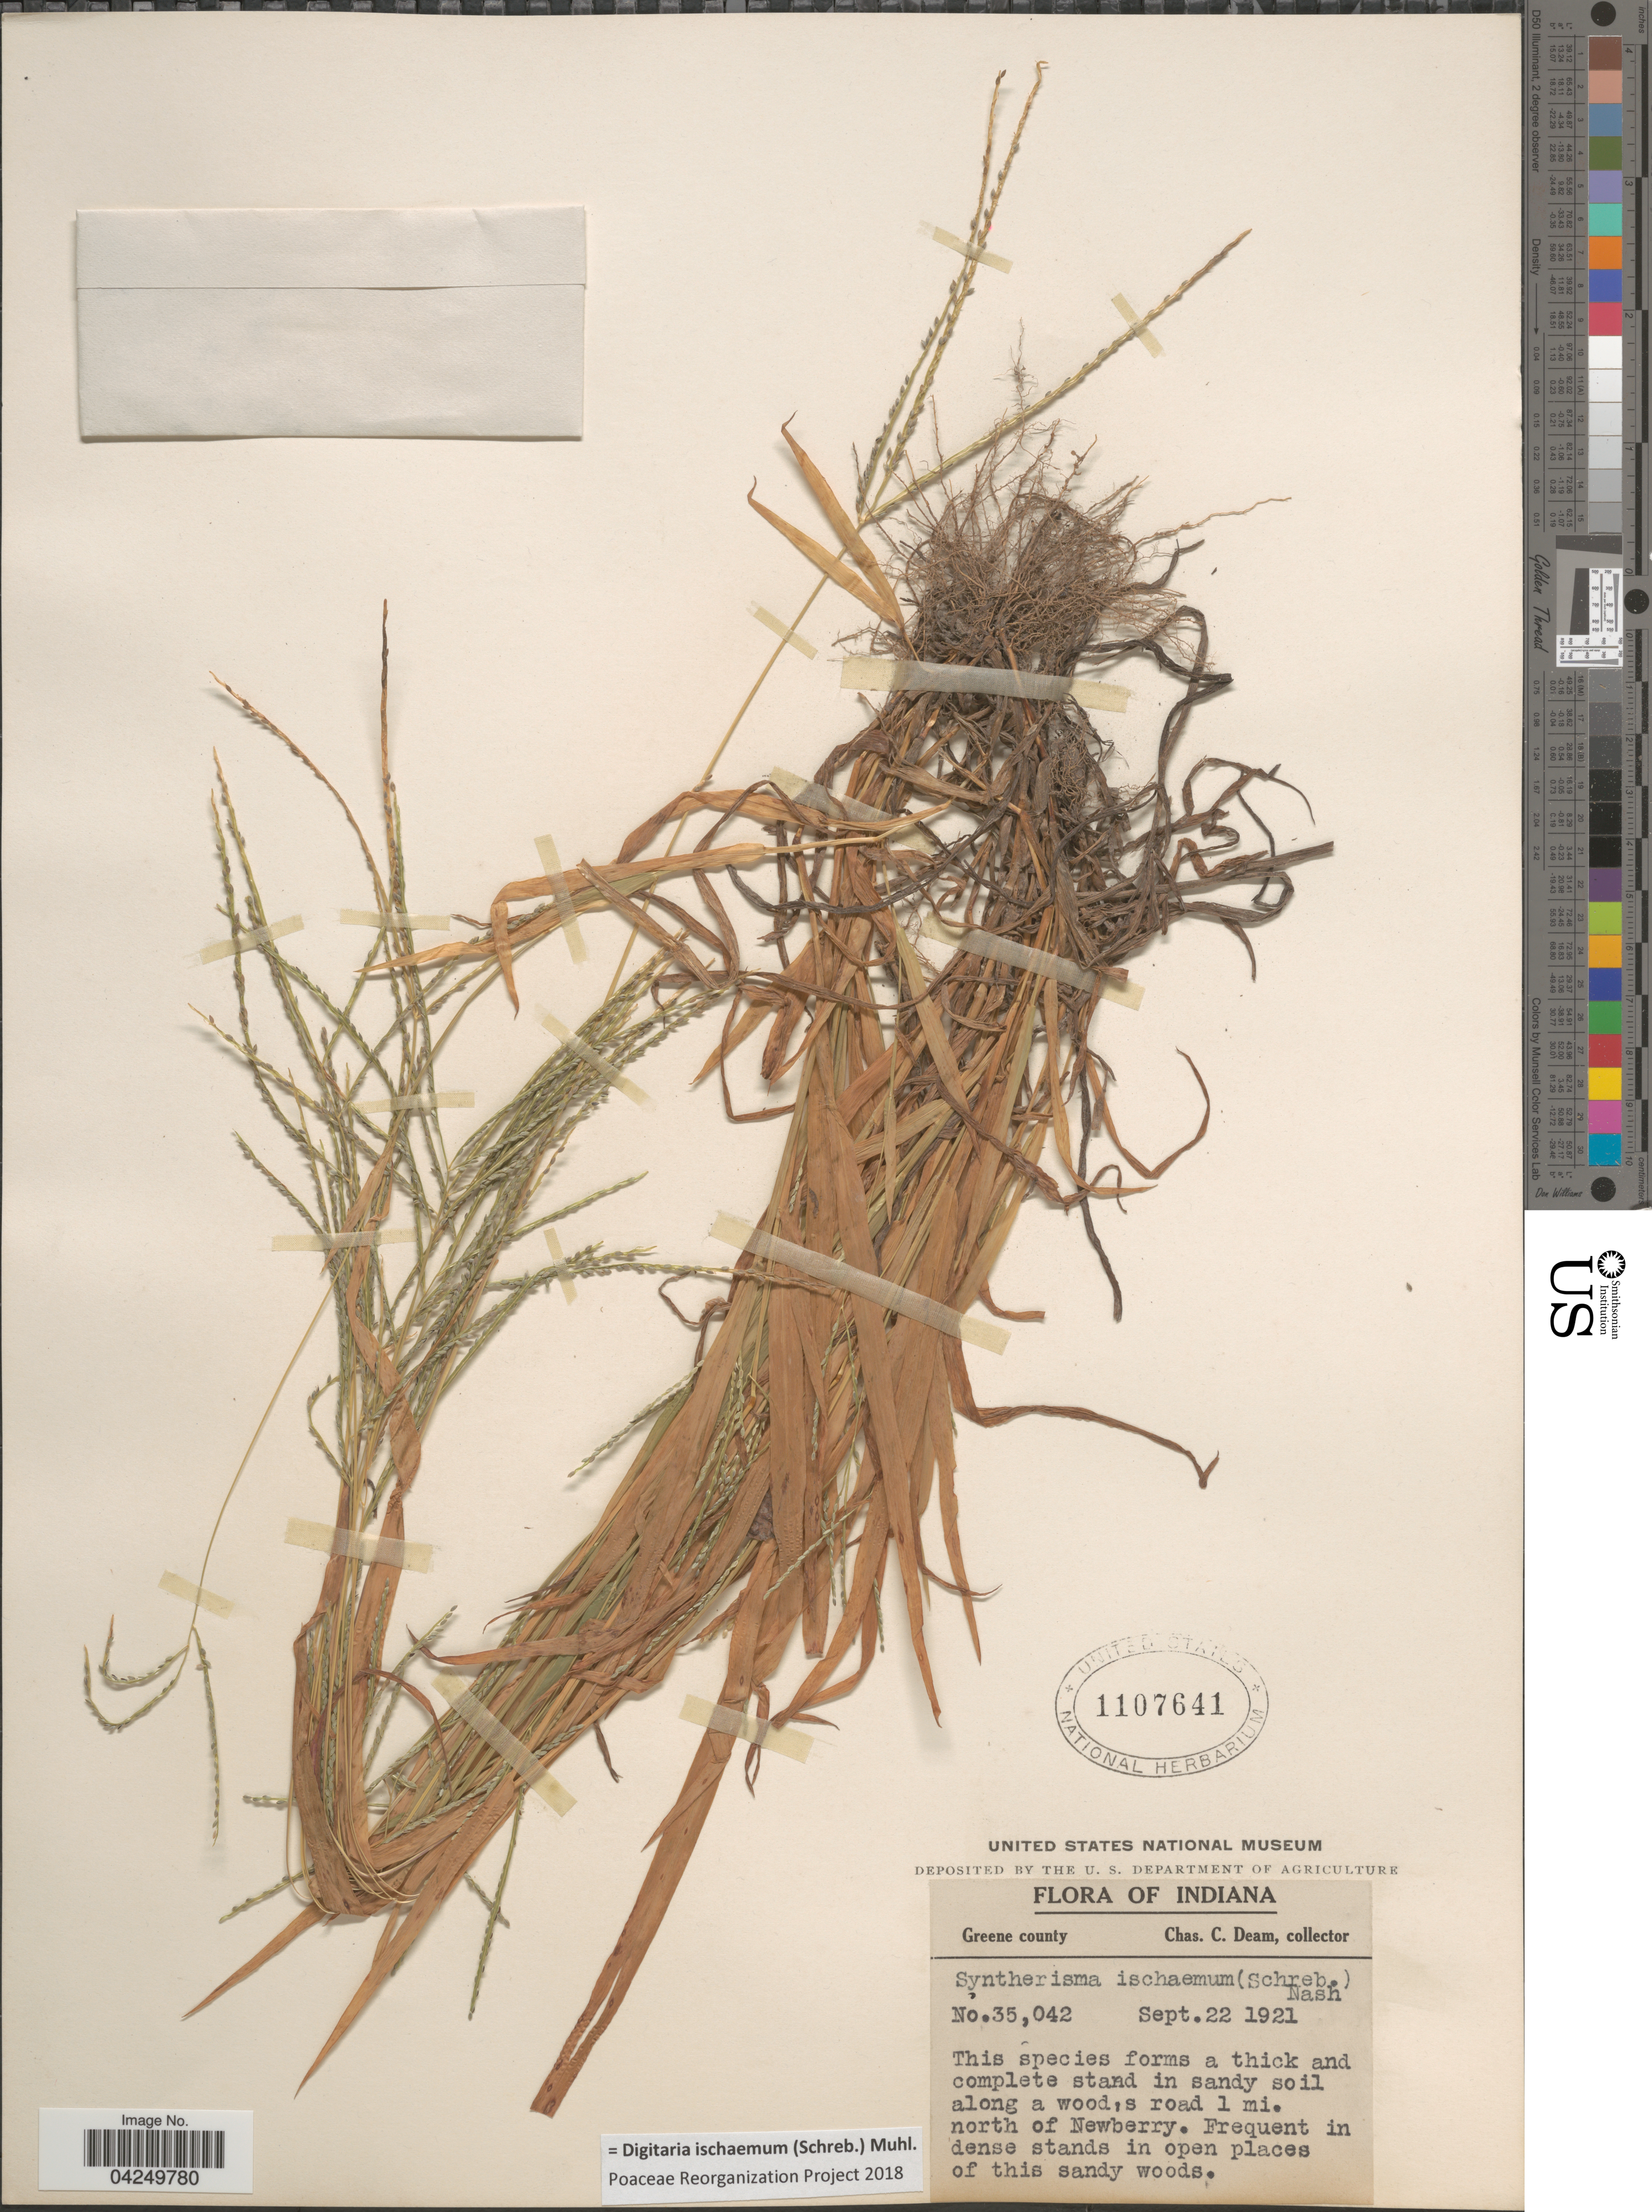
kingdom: Plantae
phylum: Tracheophyta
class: Liliopsida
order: Poales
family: Poaceae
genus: Digitaria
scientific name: Digitaria ischaemum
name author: (Schreber) Schreber ex Muhl.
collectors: C. C. Deam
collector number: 35042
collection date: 1921-09-22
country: United States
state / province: Indiana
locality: Greene county. Complete stand in sandy soil along woods road 1 mi. north of Newberry.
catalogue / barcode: US 1107641